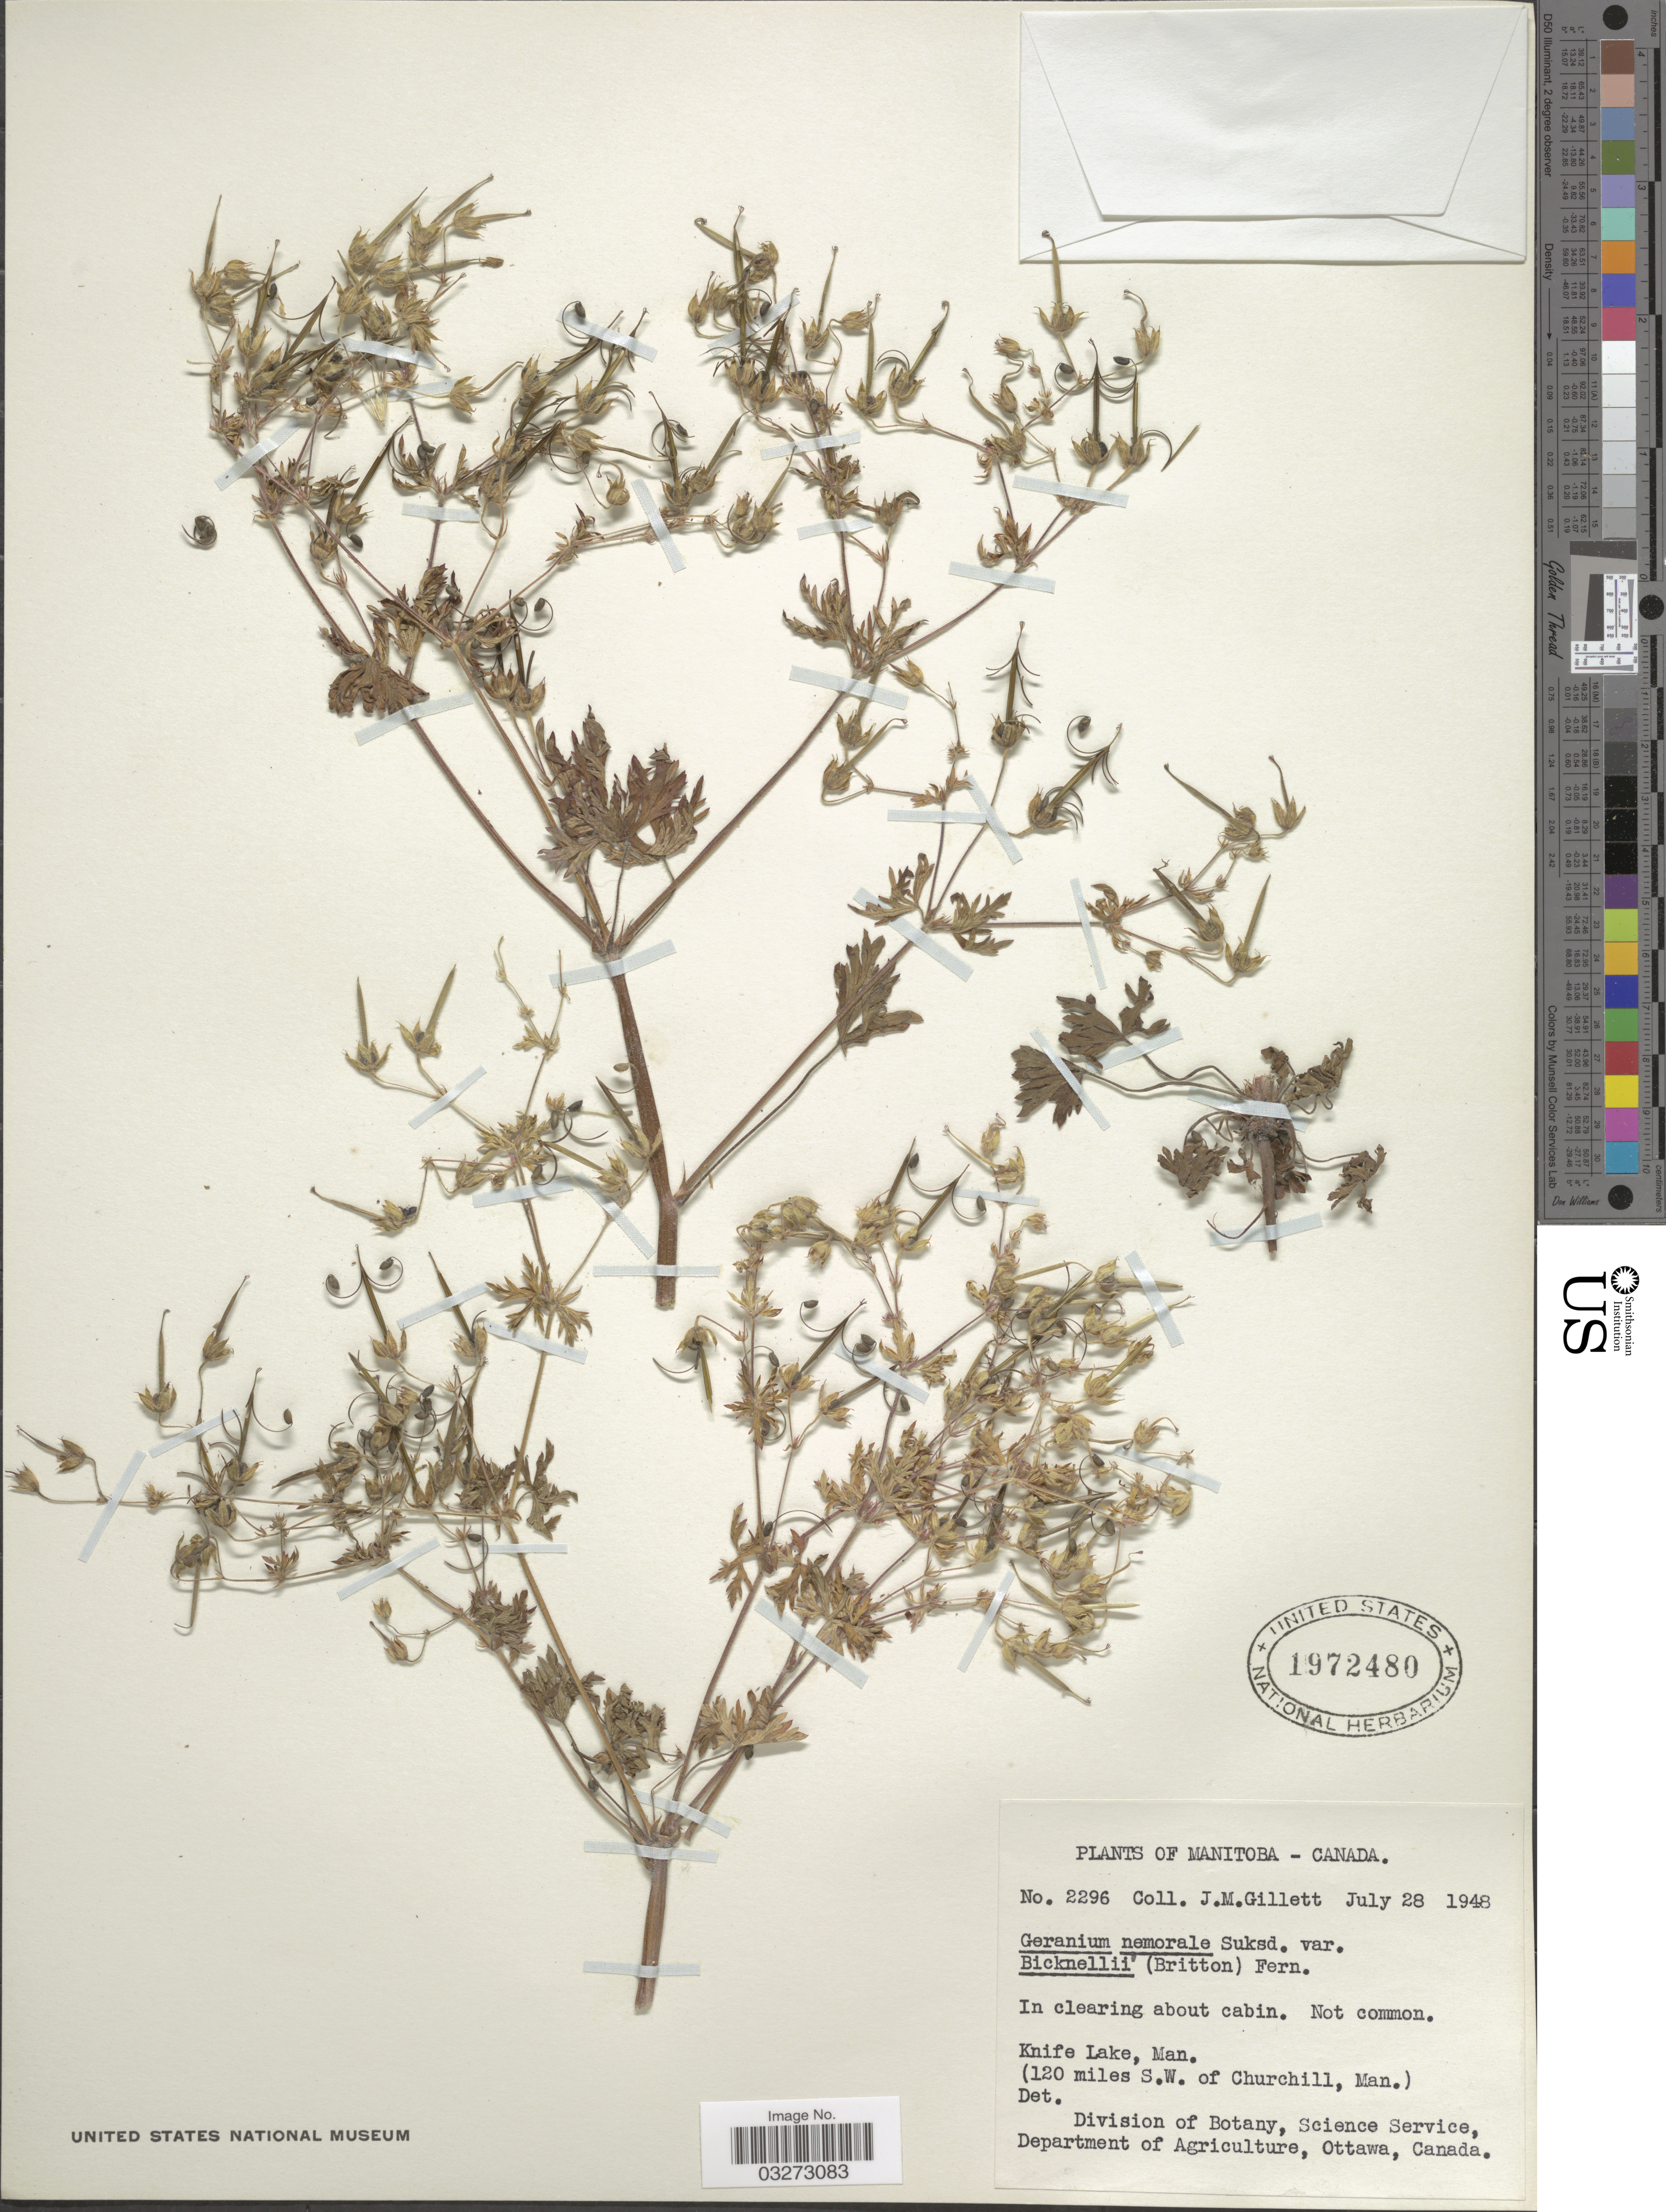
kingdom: Plantae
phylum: Tracheophyta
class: Magnoliopsida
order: Geraniales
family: Geraniaceae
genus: Geranium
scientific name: Geranium bicknellii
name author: Britton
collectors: J. M. Gillett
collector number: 2296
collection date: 1948-07-28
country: Canada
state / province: Manitoba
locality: Knife Lake, (120 miles S.W. of Churchill).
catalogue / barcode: US 1972480